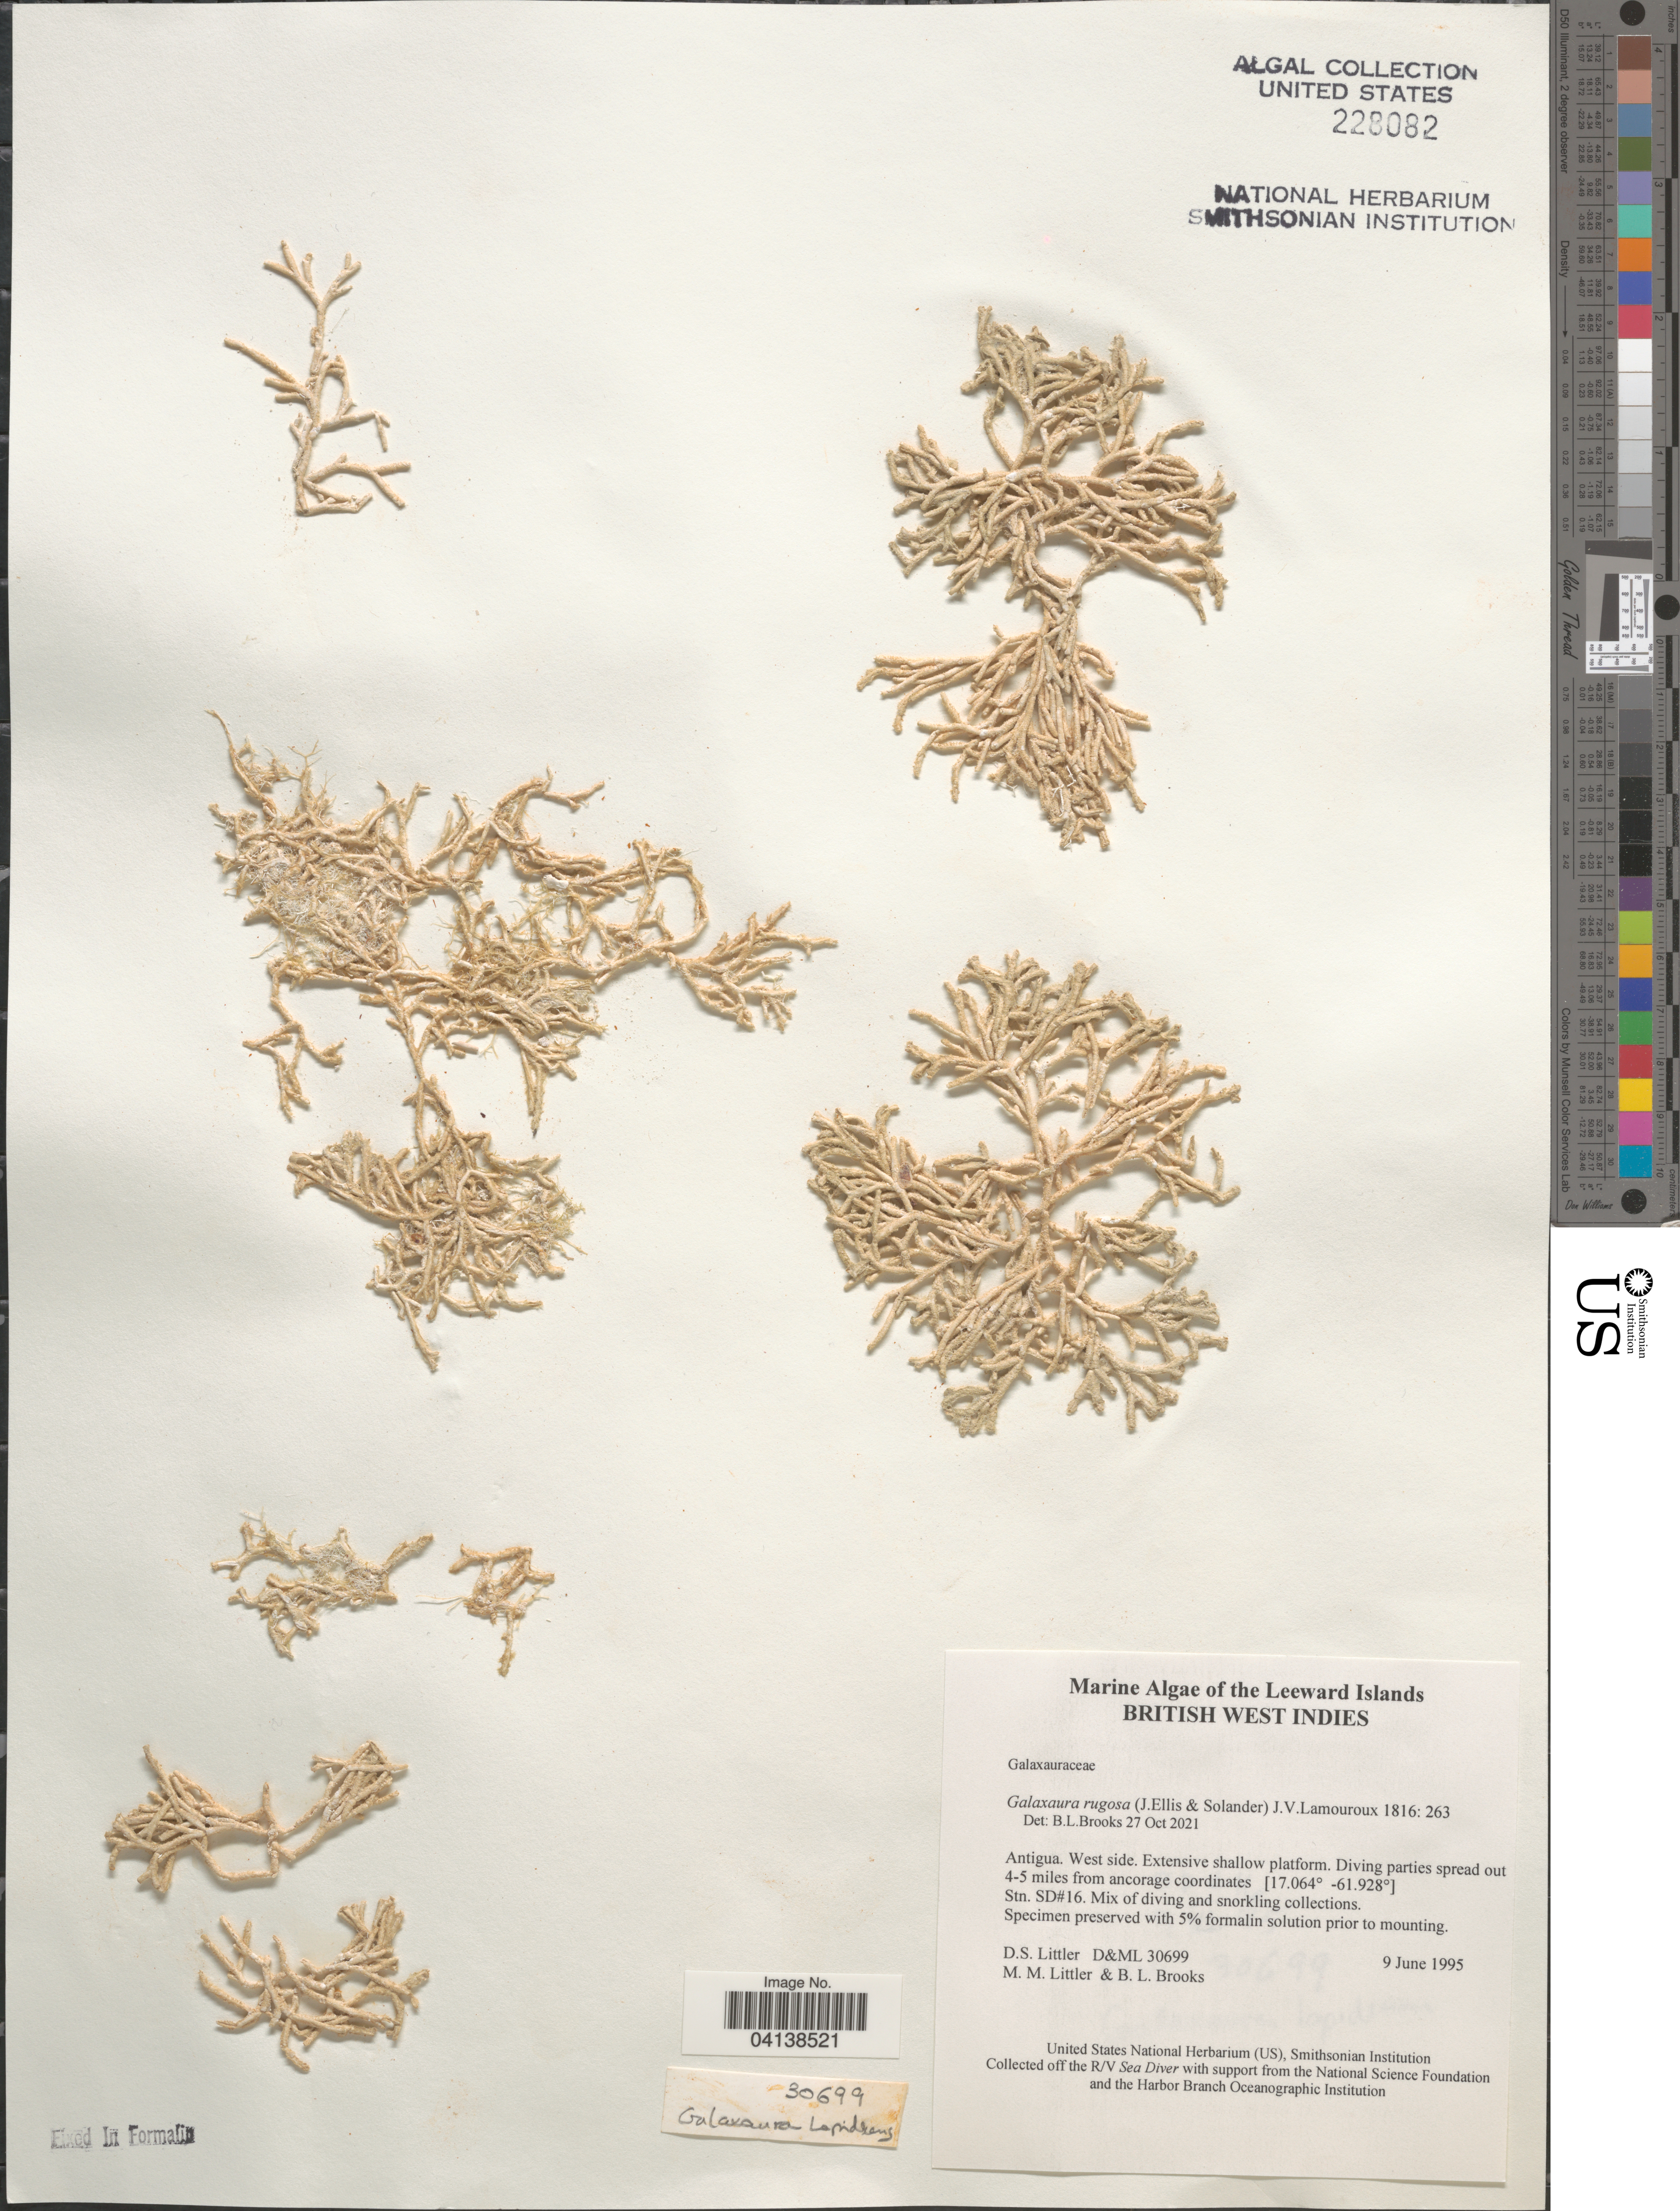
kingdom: Plantae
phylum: Rhodophyta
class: Florideophyceae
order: Nemaliales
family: Galaxauraceae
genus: Galaxaura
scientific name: Galaxaura rugosa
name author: (Ellis & Sol.) J.V.Lamouroux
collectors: D. S. Littler & B. Brooks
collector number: D&ML 30699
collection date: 1995-06-09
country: Antigua and Barbuda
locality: The Leeward Islands. British West Indies. Antigua. West side. Diving parties spread out 4-5 miles from ancorage coordinates. Stn. SD#16.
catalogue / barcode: US 228082